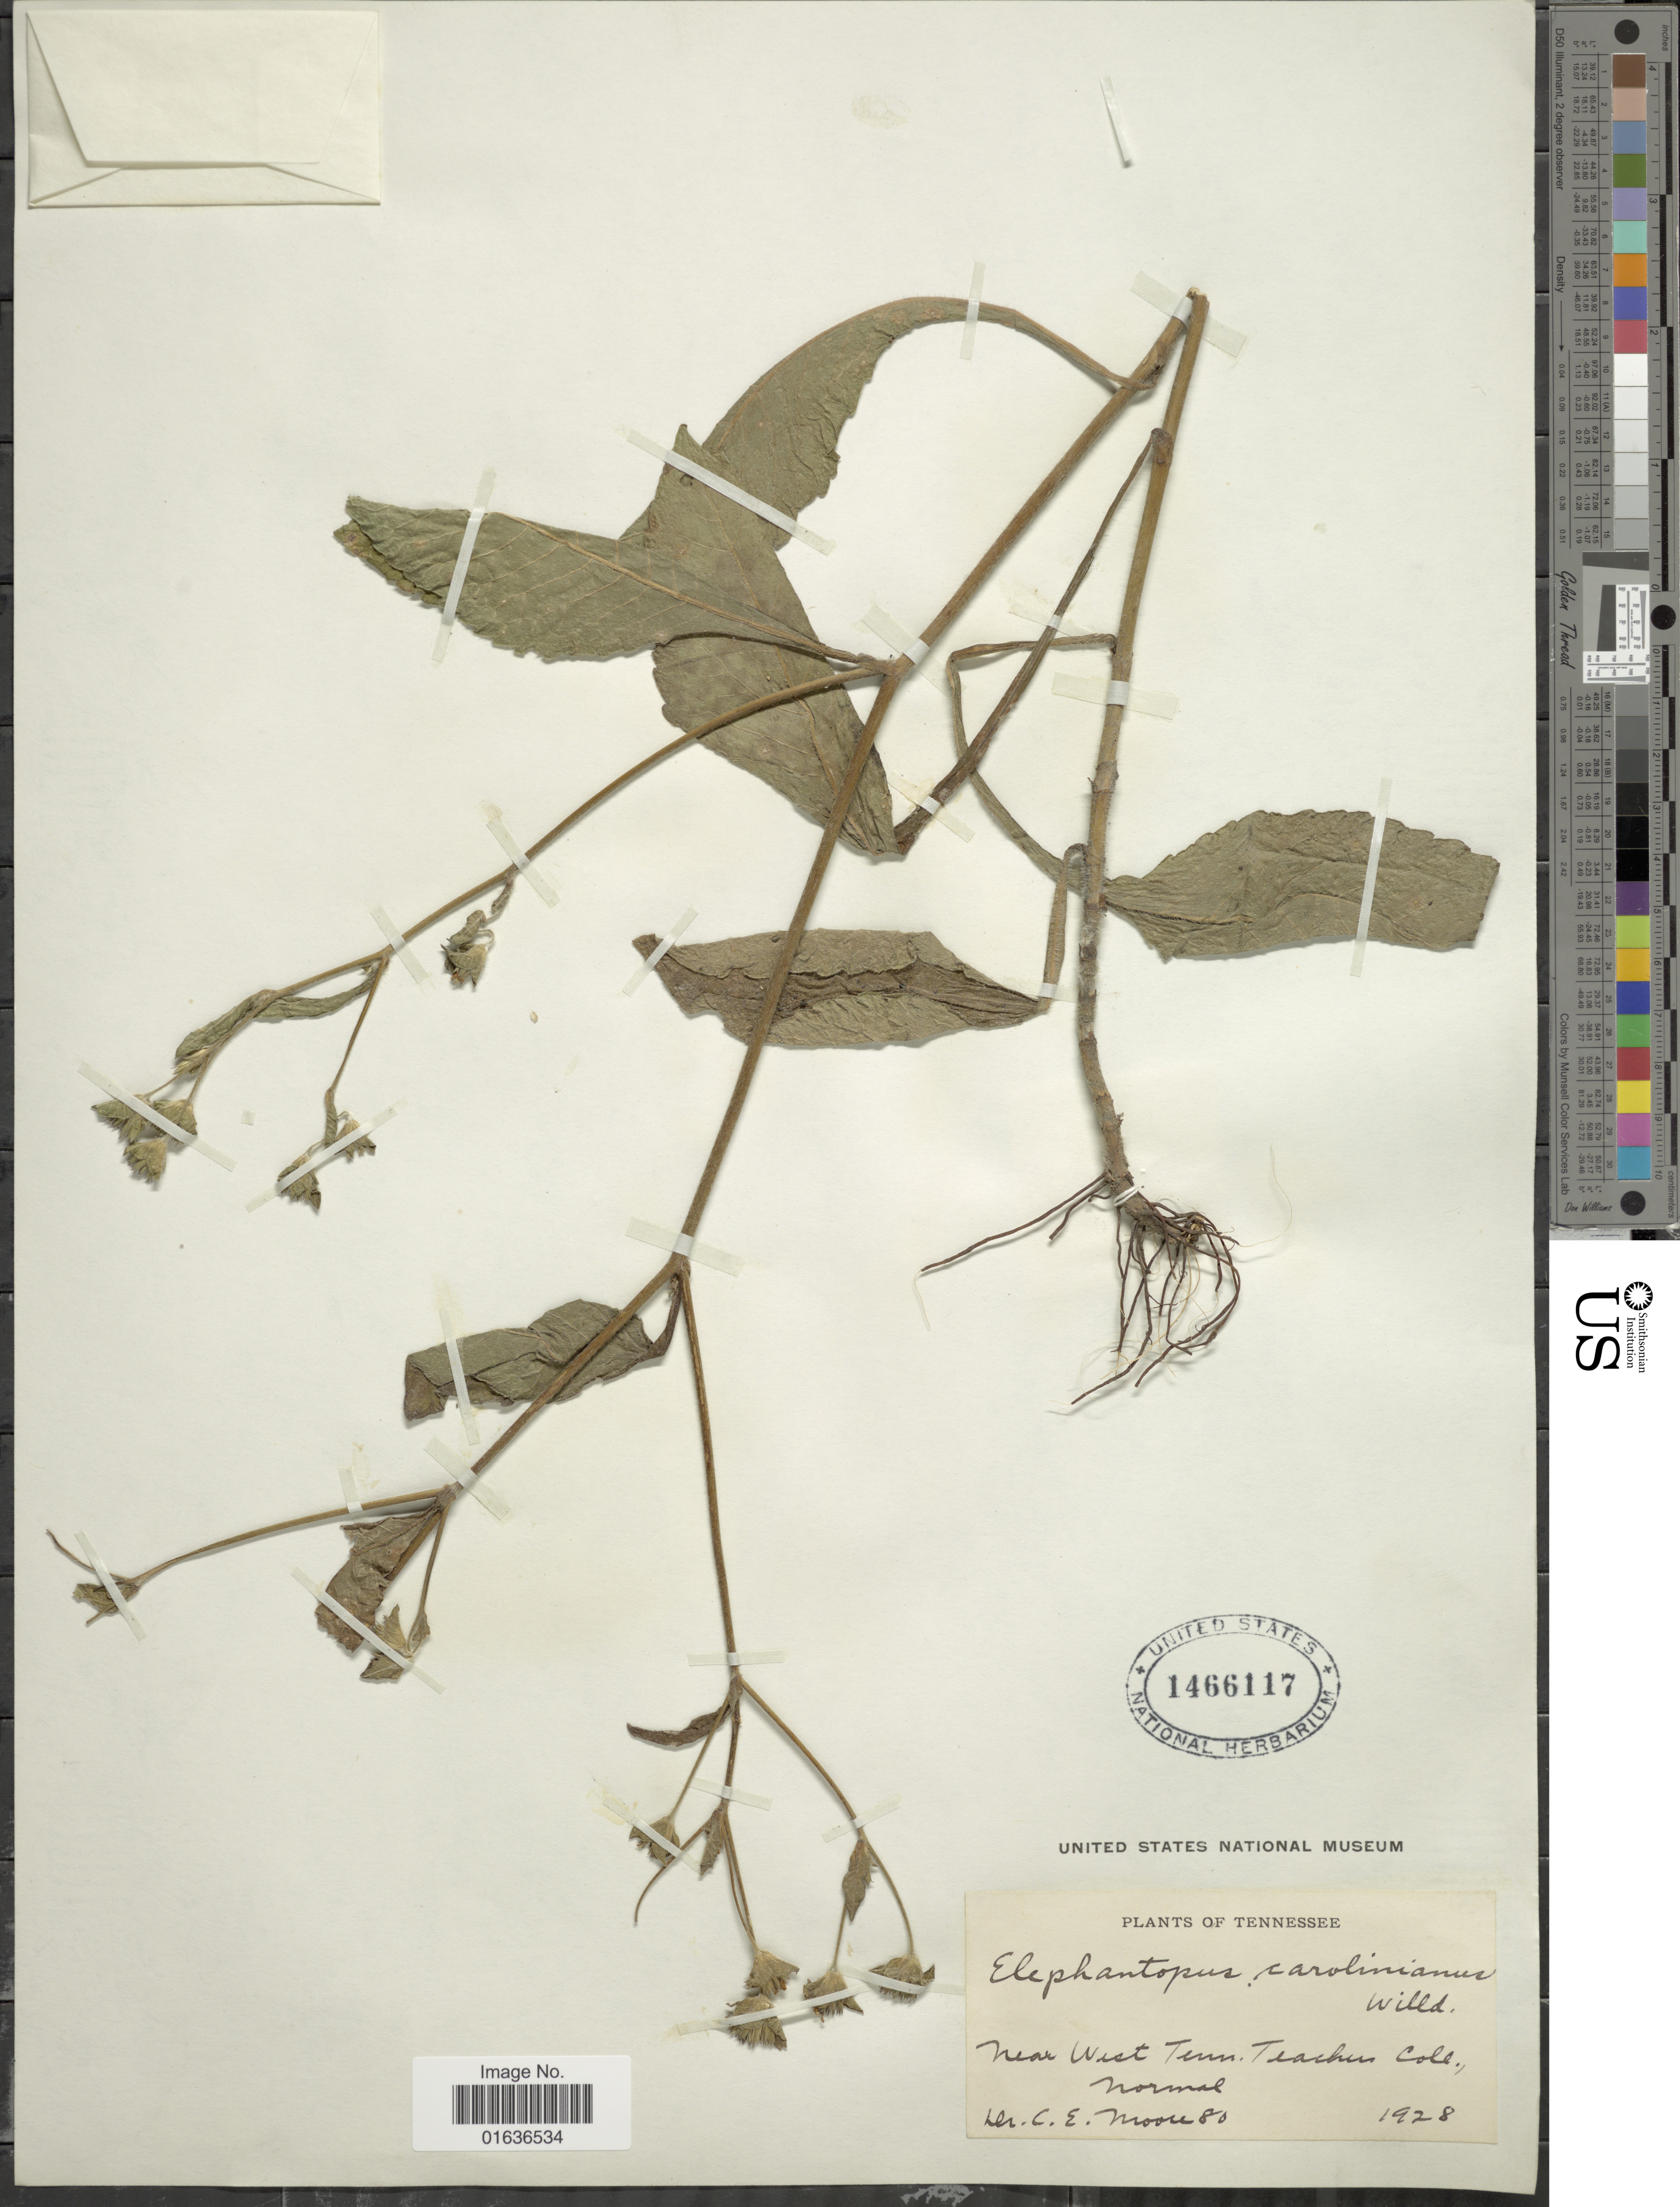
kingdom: Plantae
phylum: Tracheophyta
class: Magnoliopsida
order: Asterales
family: Asteraceae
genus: Elephantopus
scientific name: Elephantopus carolinianus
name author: Raeusch.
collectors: C. Moore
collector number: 80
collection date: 1928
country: United States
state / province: Tennessee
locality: Near west Tenn. Teachers Coll. Normal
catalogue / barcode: US 1466117